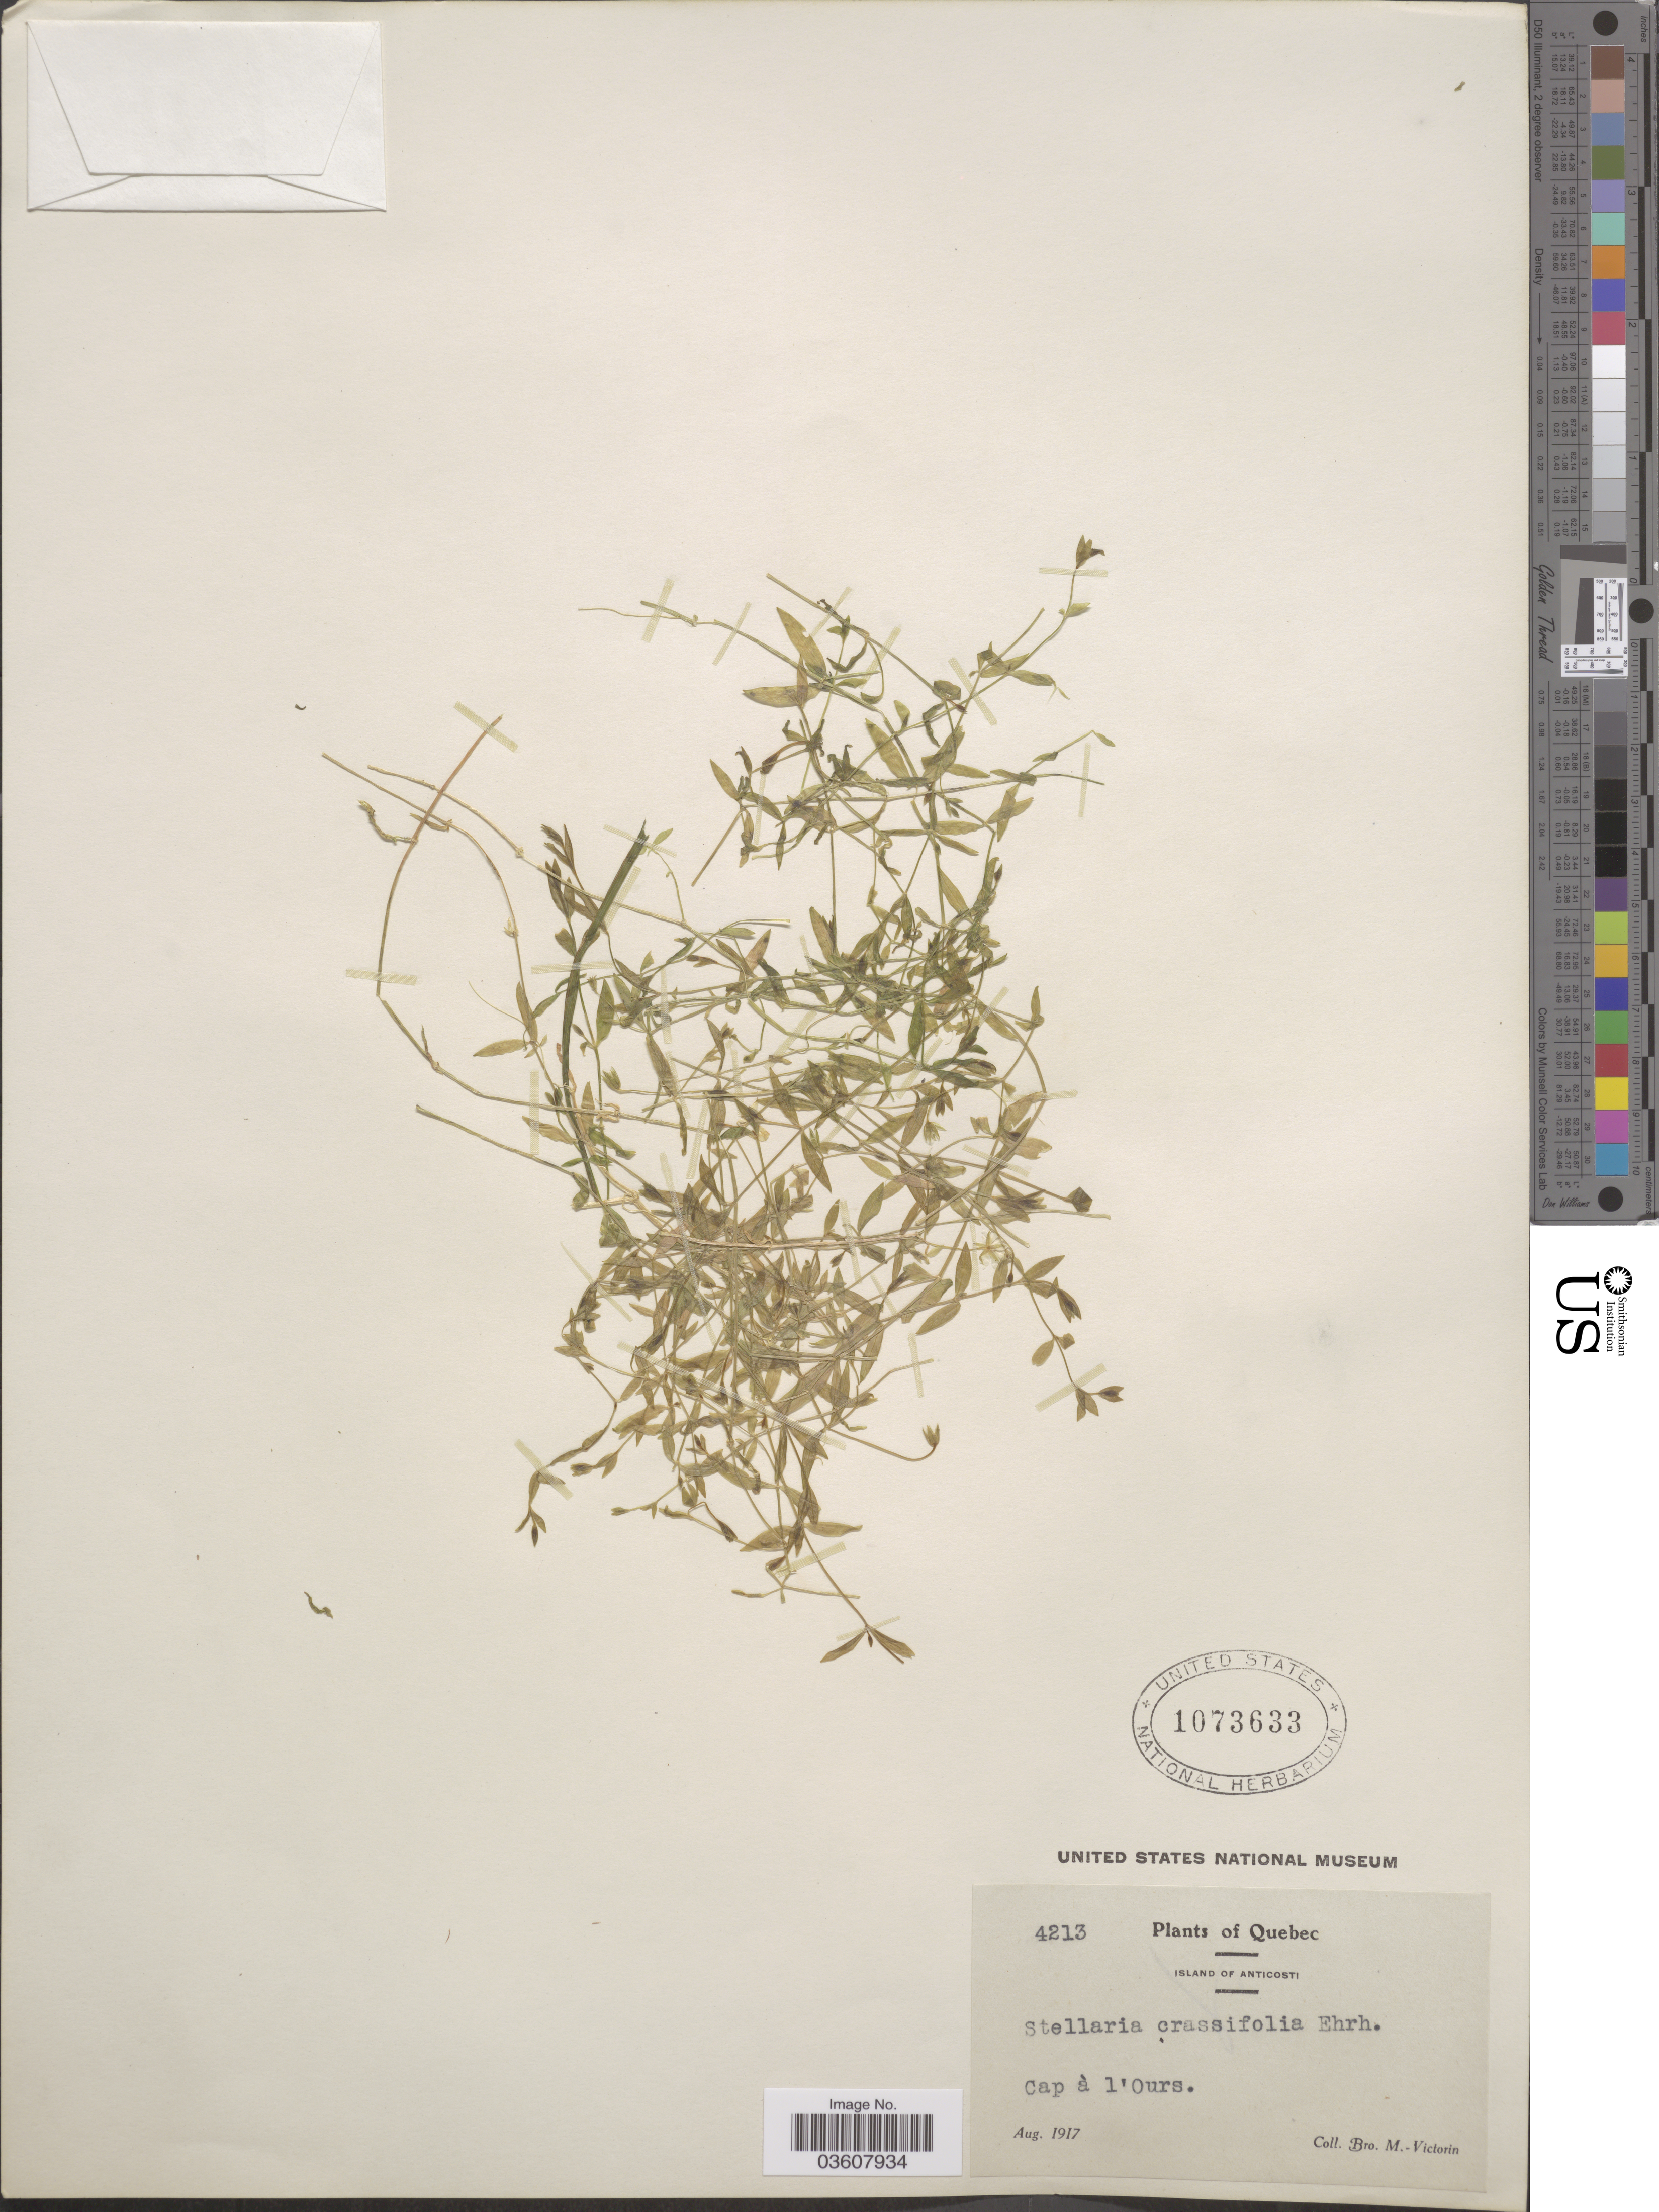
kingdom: Plantae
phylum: Tracheophyta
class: Magnoliopsida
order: Caryophyllales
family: Caryophyllaceae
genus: Stellaria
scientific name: Stellaria crassifolia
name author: Ehrh.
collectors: Fr. Marie-Victorin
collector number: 4213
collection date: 1917-08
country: Canada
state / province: Quebec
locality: Island of Anticosti, Cap à l'Ours.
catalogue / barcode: US 1073633